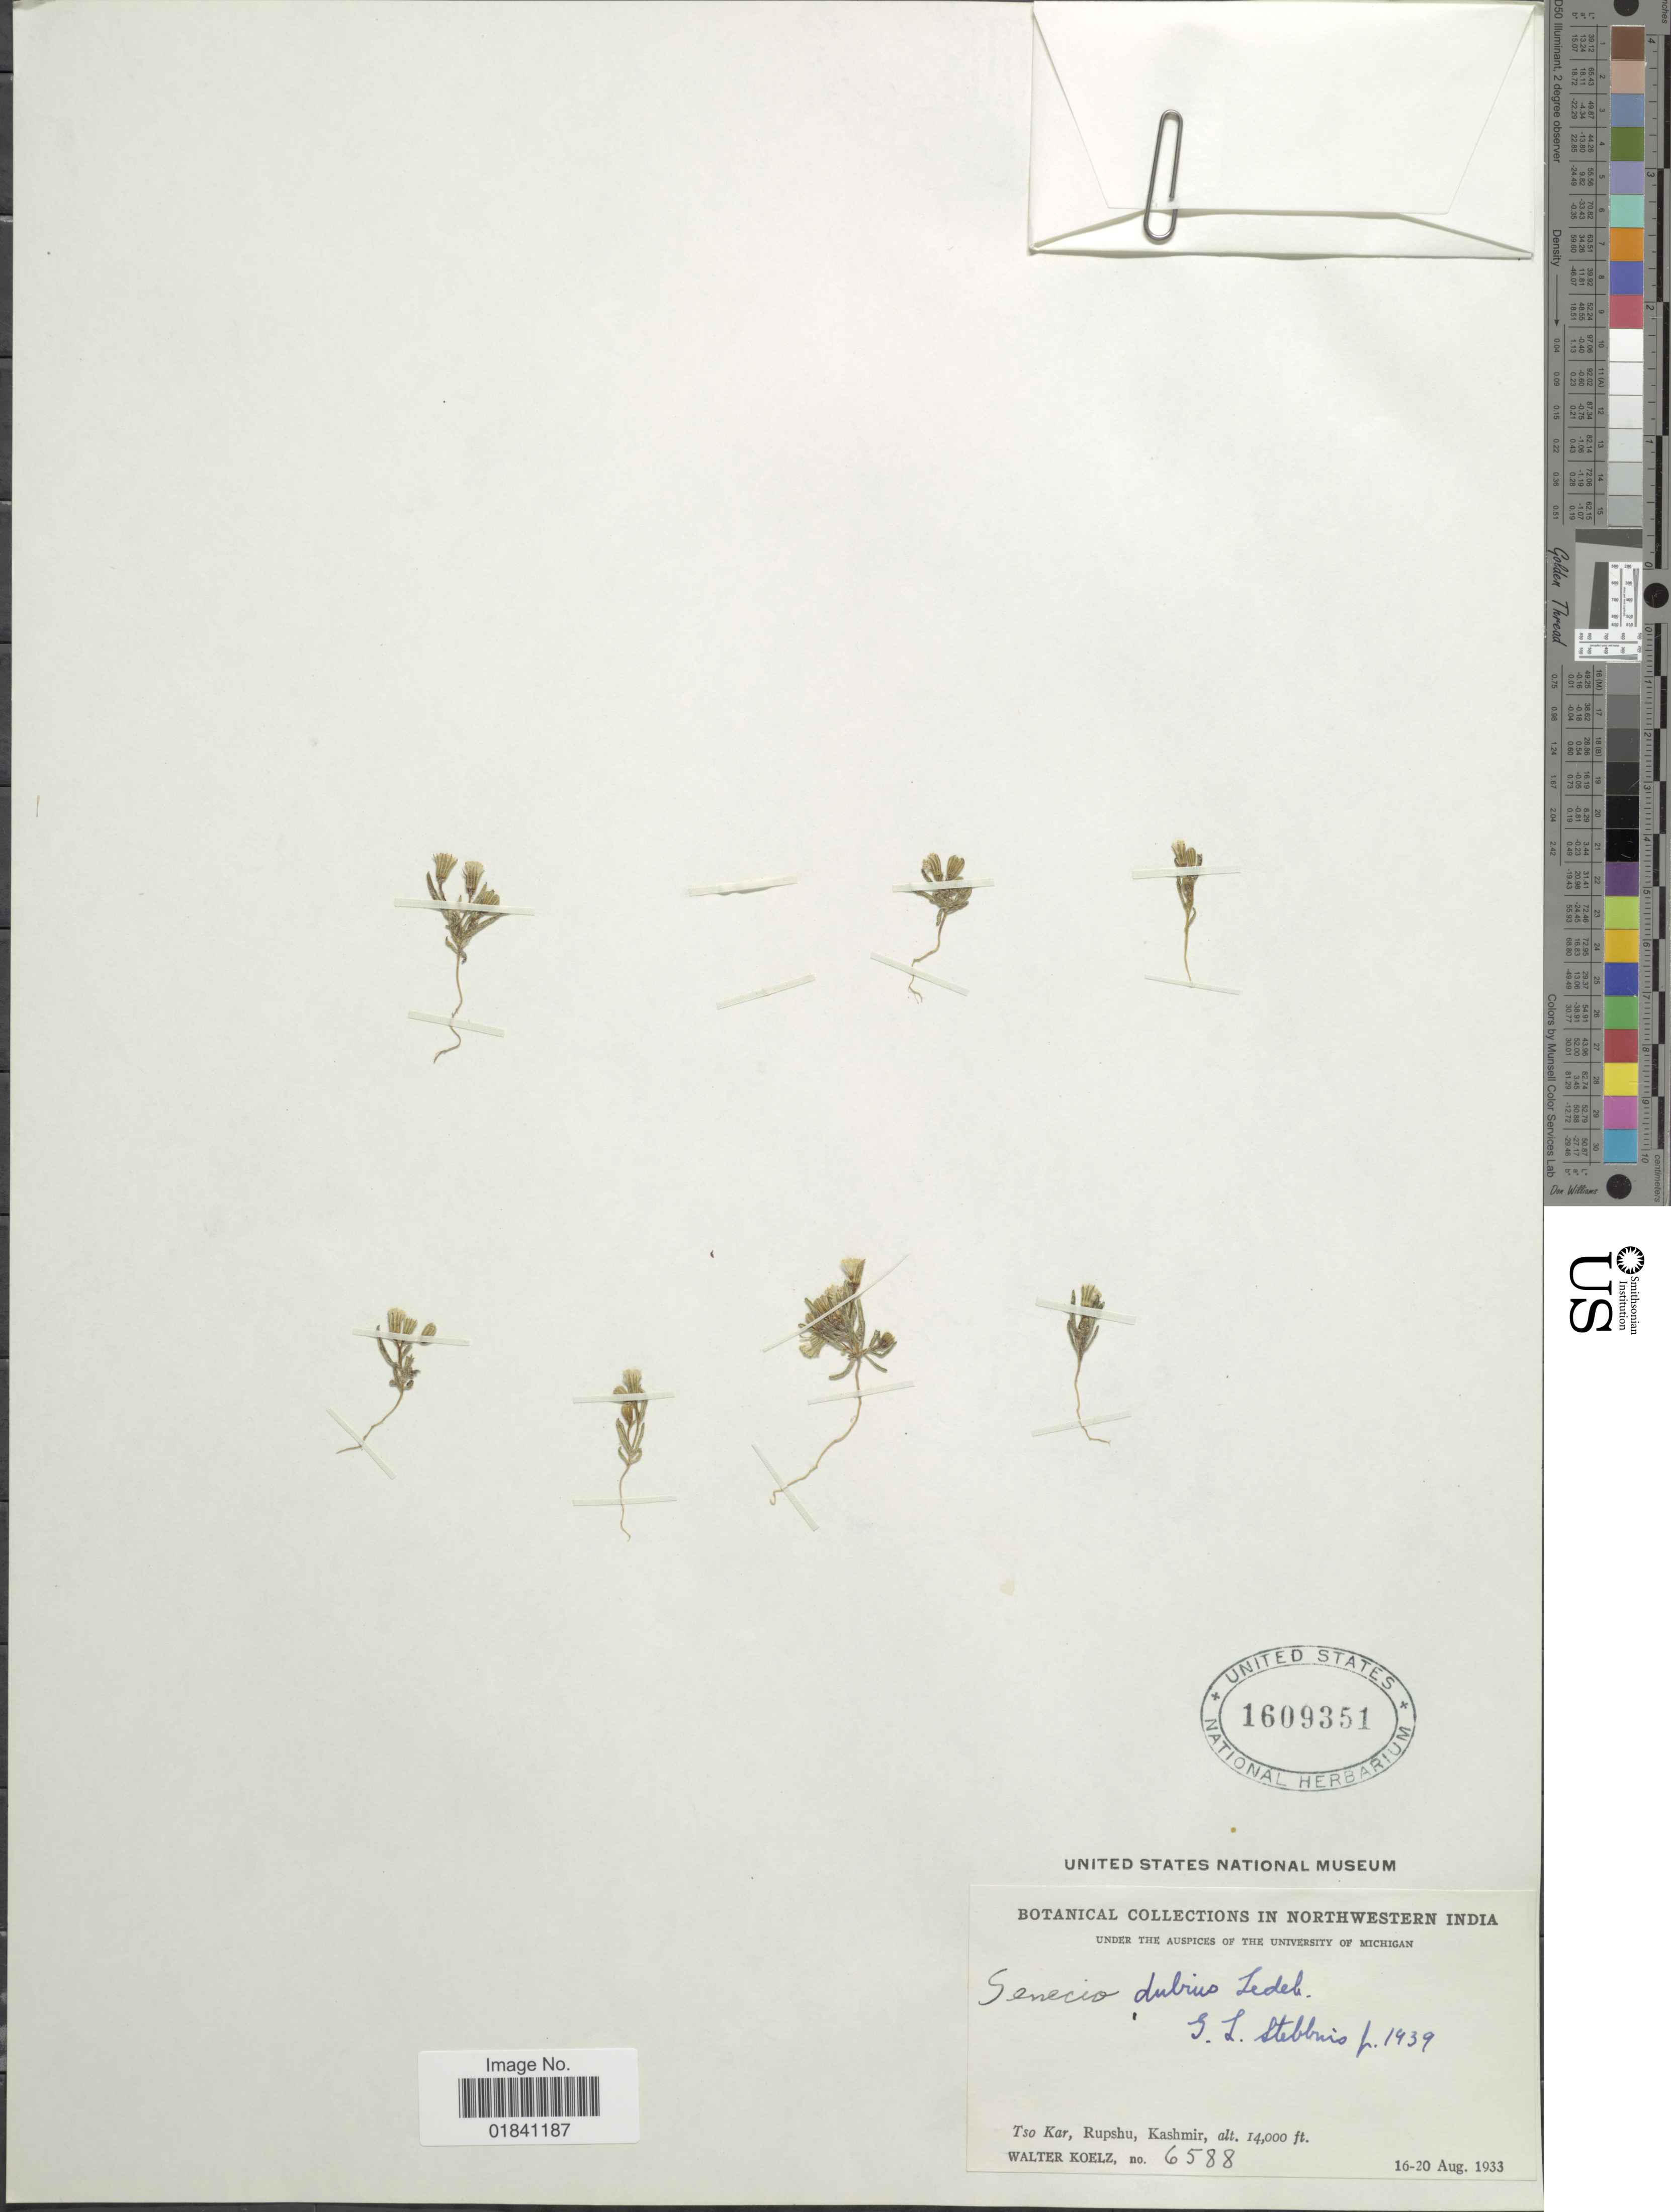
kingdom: Plantae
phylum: Tracheophyta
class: Magnoliopsida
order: Asterales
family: Asteraceae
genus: Senecio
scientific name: Senecio dubius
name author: Ledeb.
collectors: W. N. Koelz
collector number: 6588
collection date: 1933-08-16/1933-08-20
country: India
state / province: Jammu and Kashmir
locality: Northwestern India. Tso Kar, Rupshu, Kashmir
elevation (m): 4267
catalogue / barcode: US 1609351